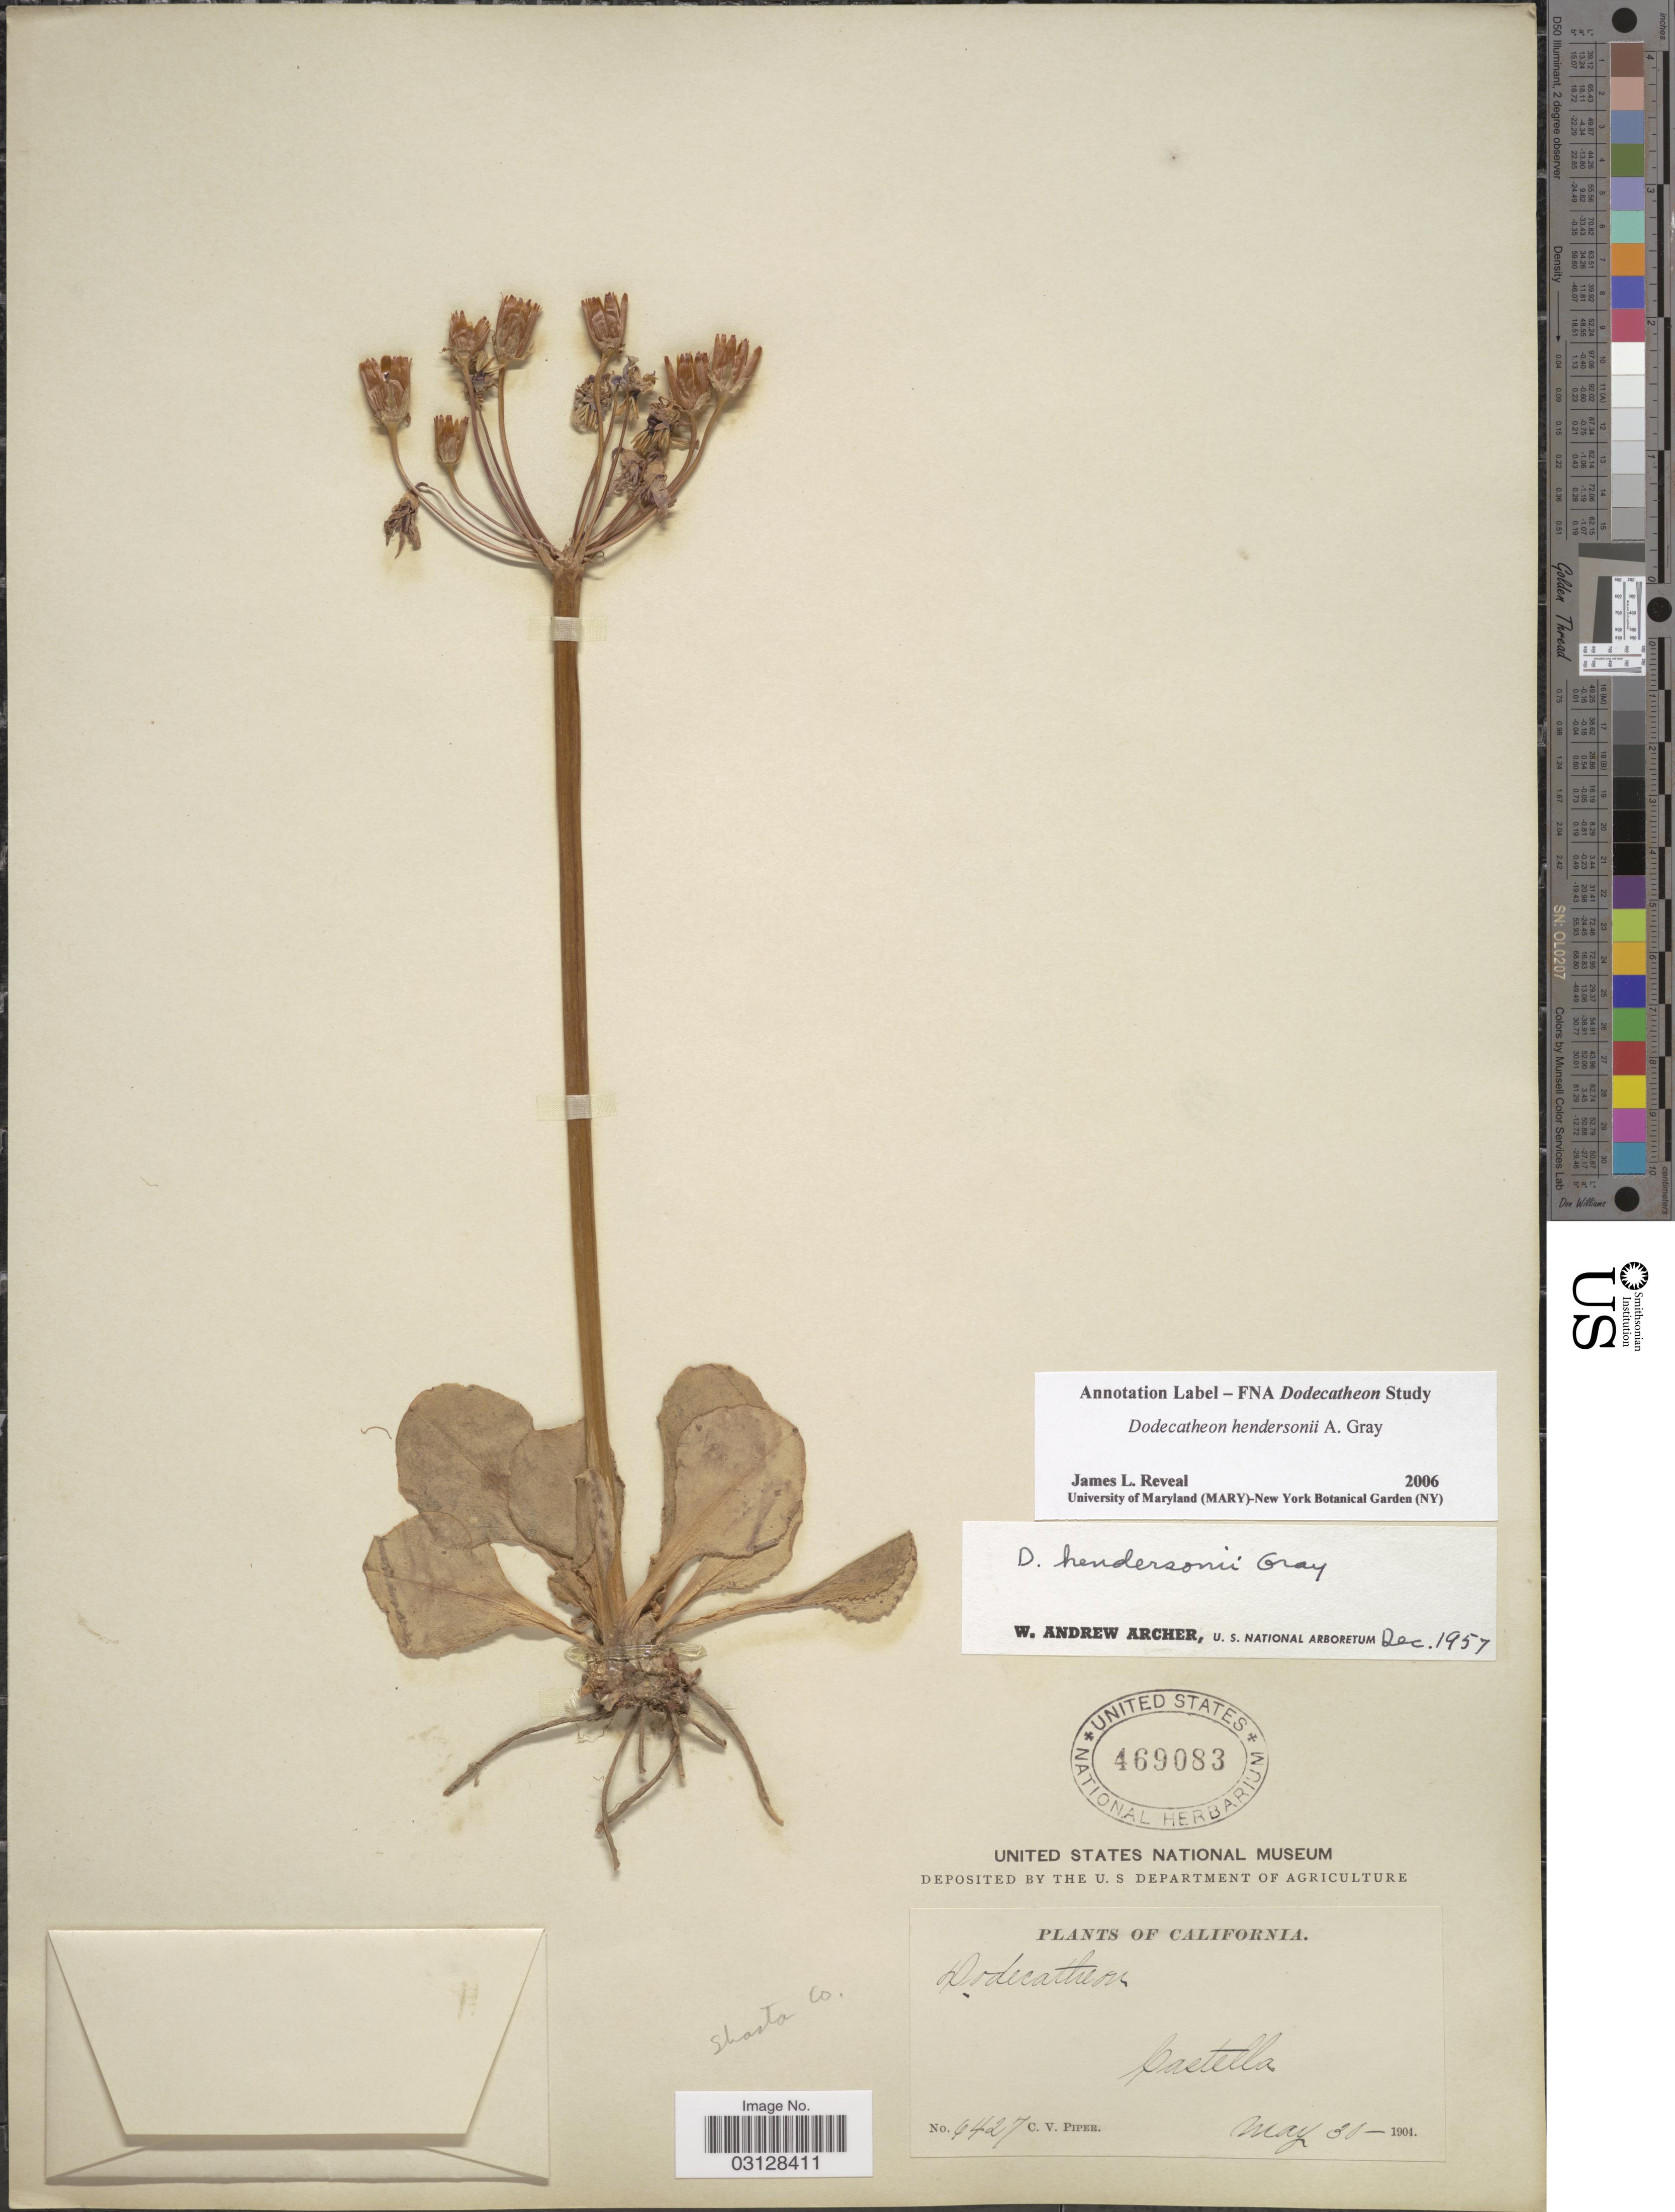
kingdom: Plantae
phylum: Tracheophyta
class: Magnoliopsida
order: Ericales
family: Primulaceae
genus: Dodecatheon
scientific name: Dodecatheon hendersonii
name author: A. Gray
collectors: C. V. Piper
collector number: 6427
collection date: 1904-05-30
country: United States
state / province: California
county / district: Shasta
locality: Castella. Shasta Co.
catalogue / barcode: US 469083